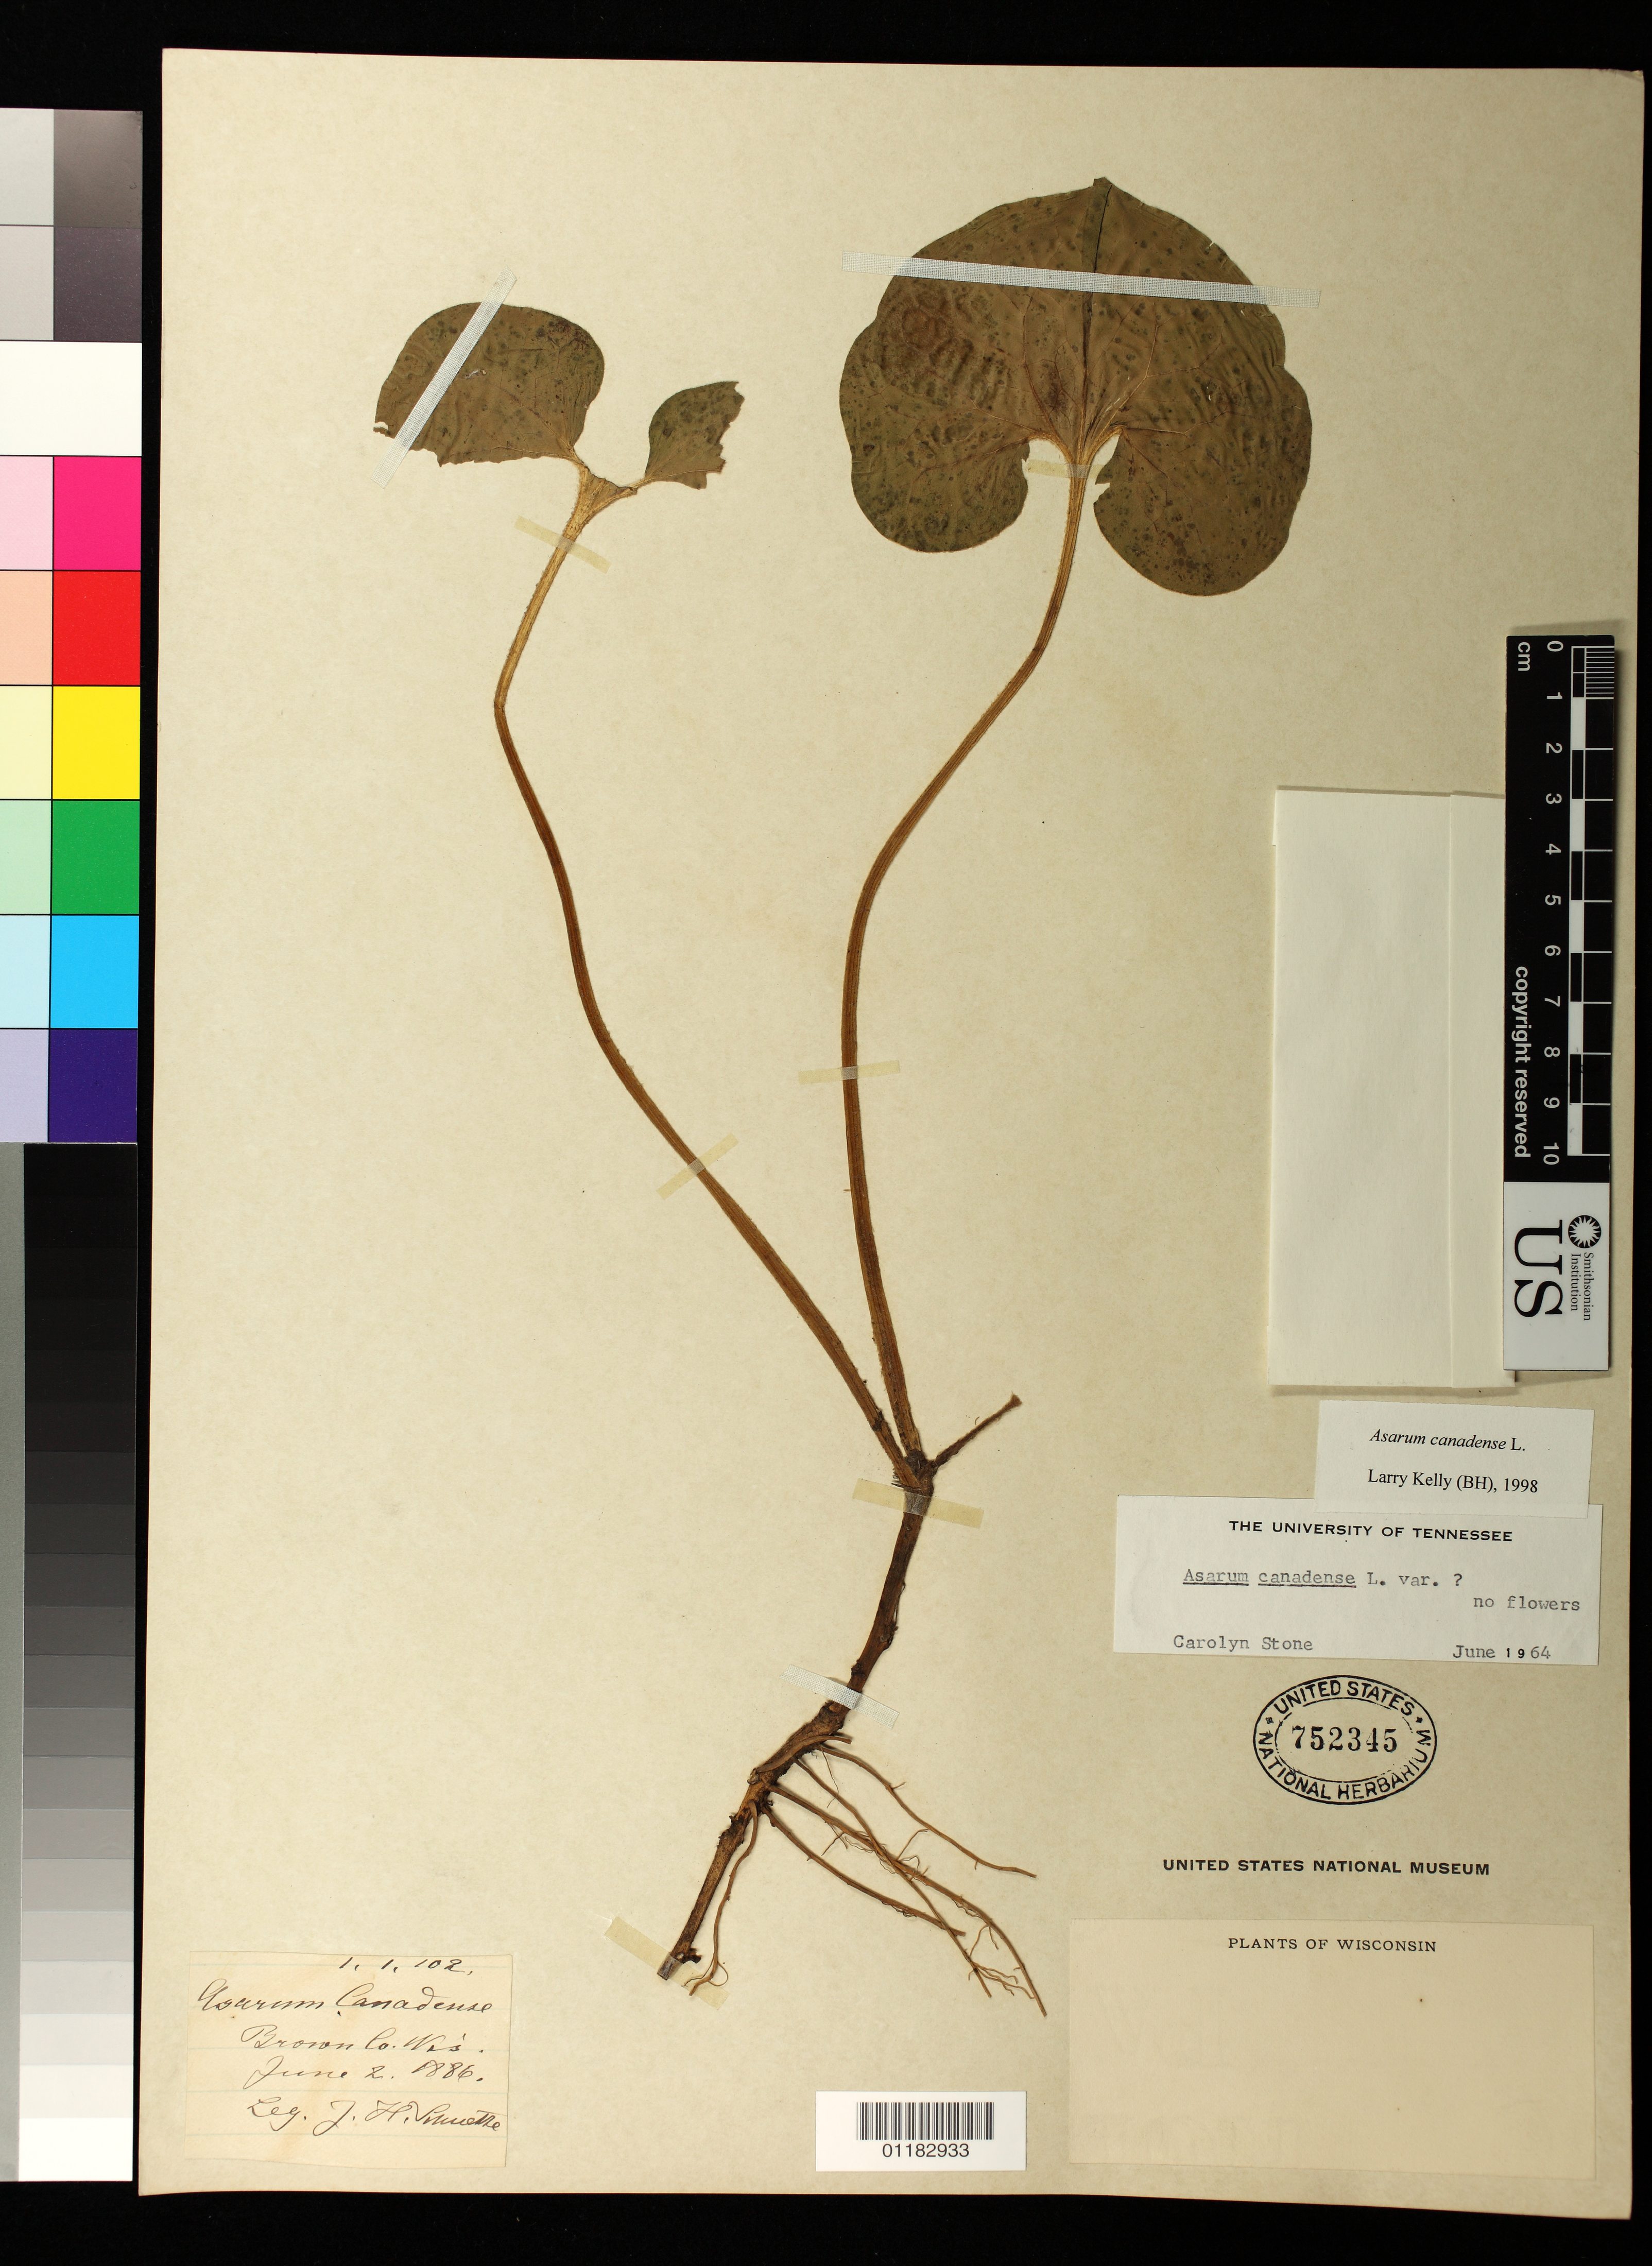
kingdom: Plantae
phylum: Tracheophyta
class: Magnoliopsida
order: Piperales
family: Aristolochiaceae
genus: Asarum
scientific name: Asarum canadense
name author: L.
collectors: J. H. Visurethe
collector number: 11102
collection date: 1886-06-02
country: United States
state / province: Wisconsin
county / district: Brown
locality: Brown County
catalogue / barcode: US 752345